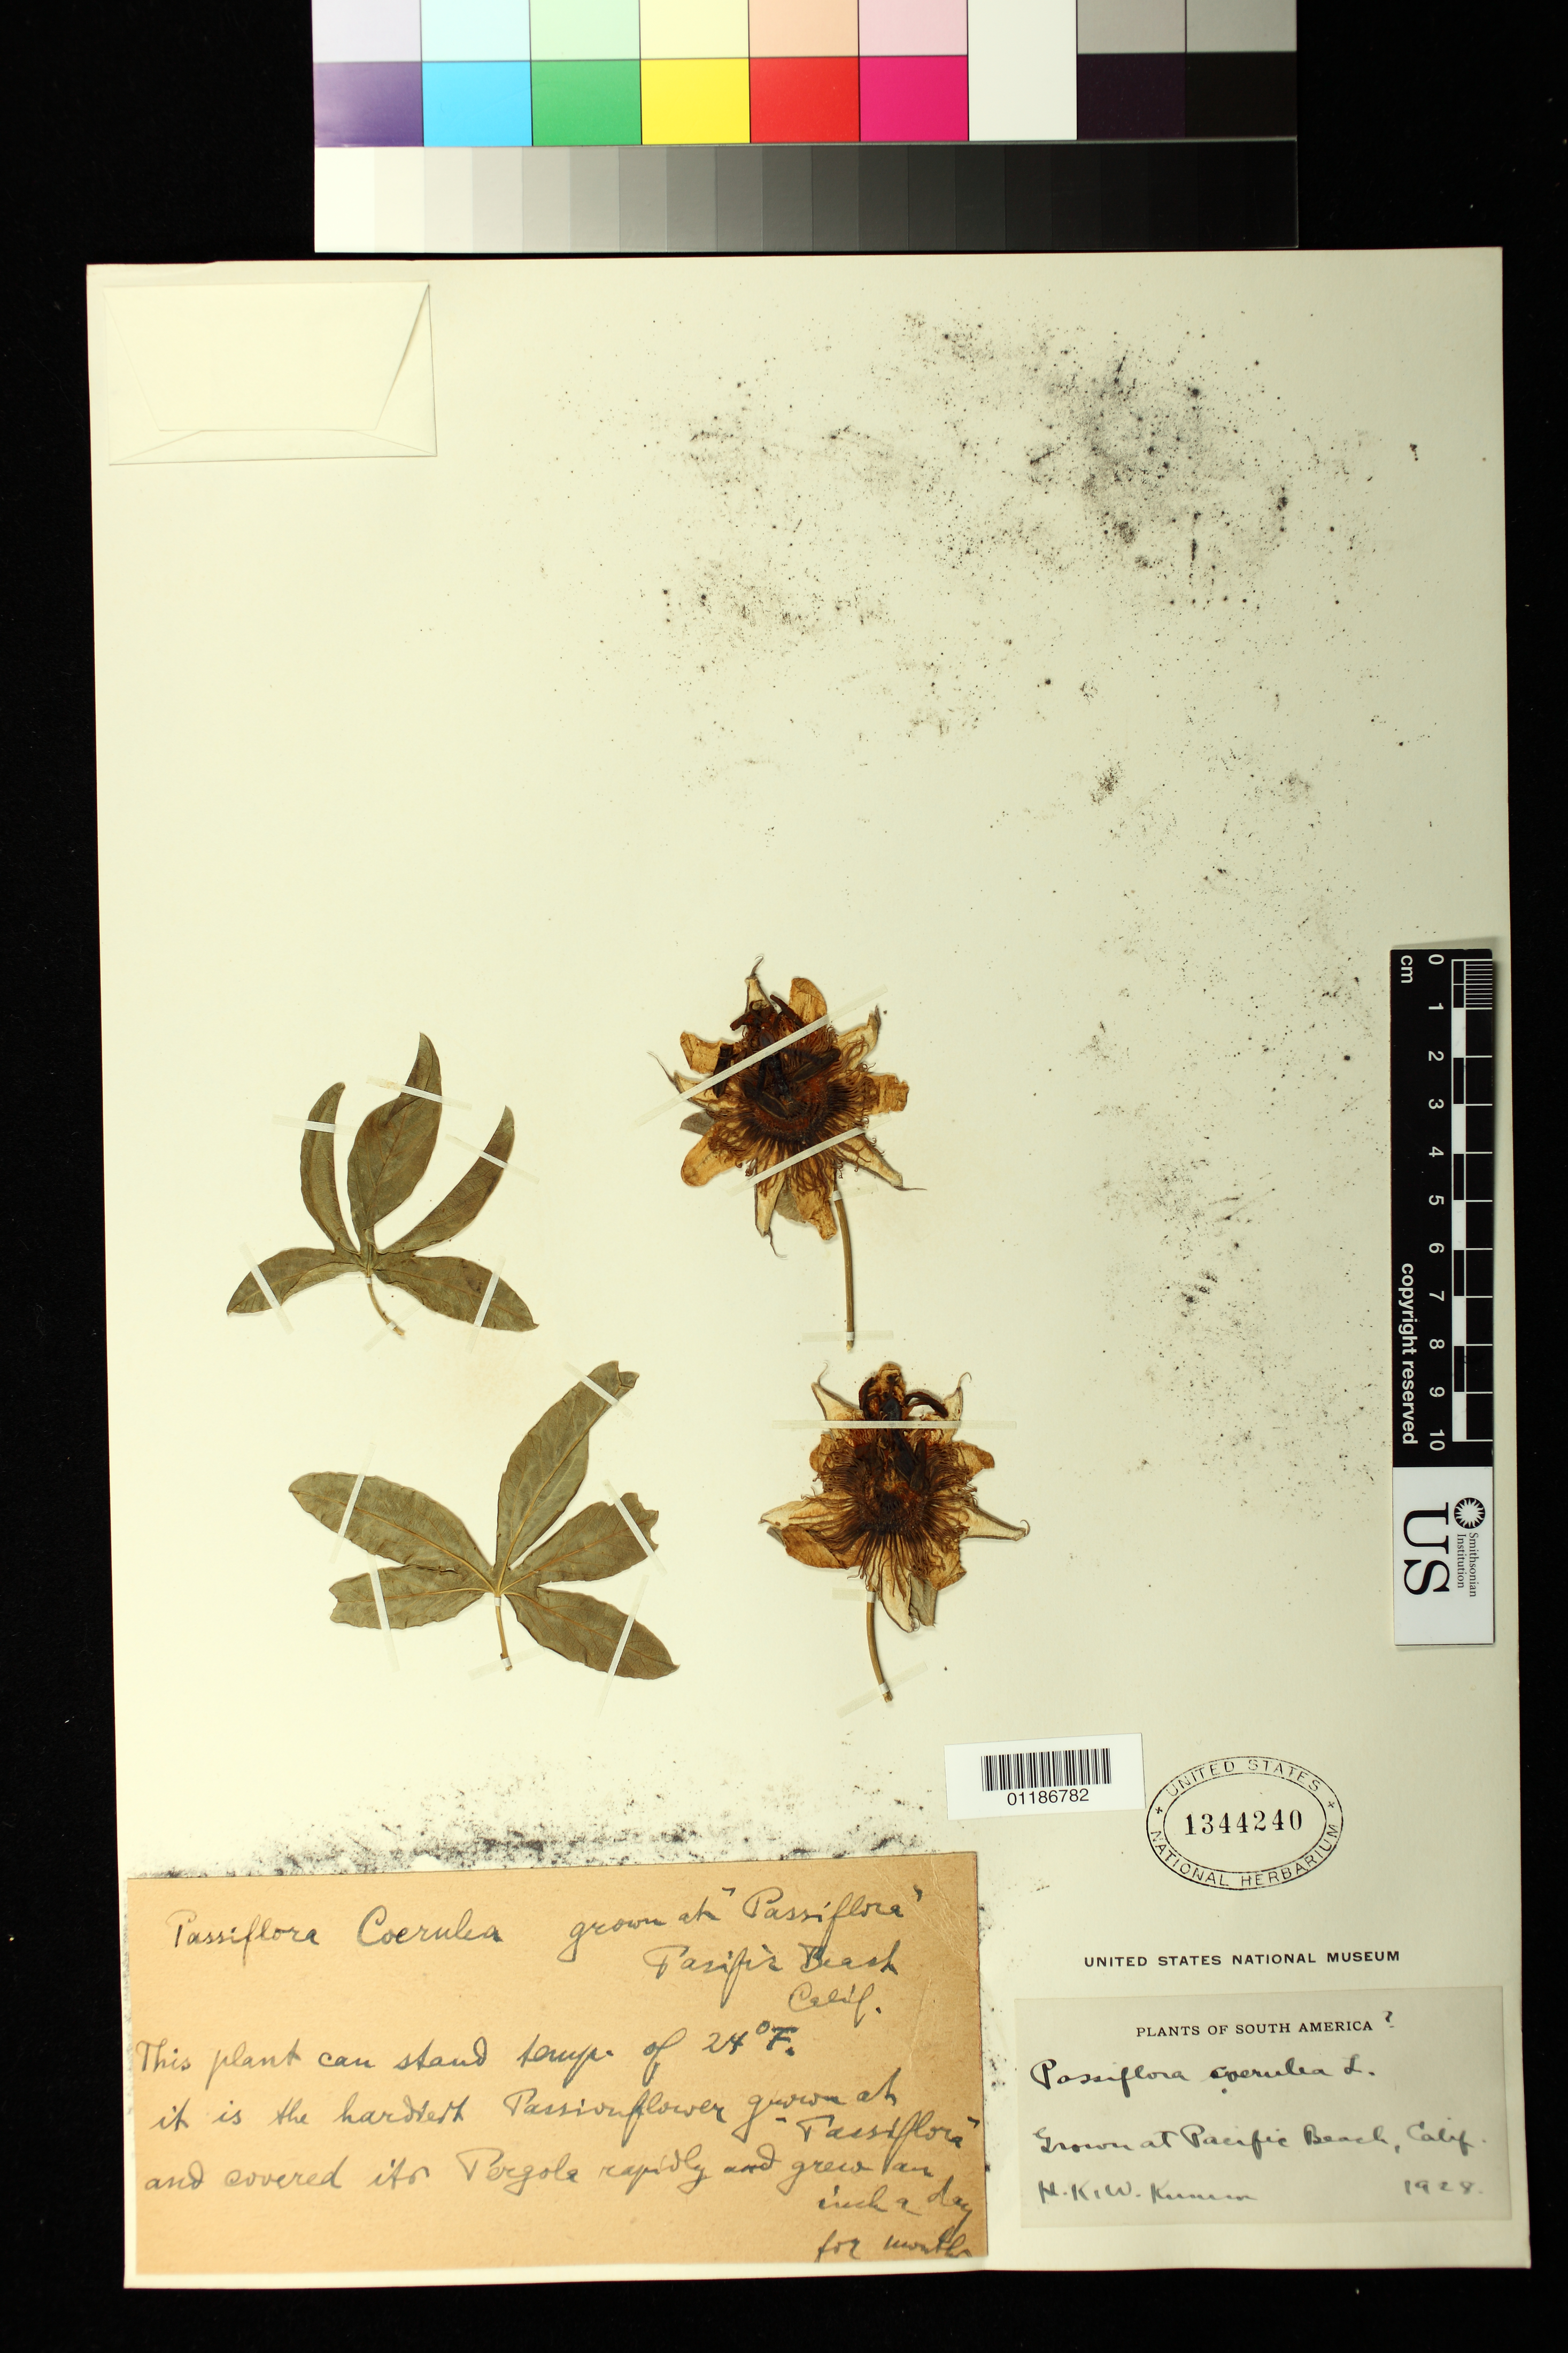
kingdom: Plantae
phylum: Tracheophyta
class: Magnoliopsida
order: Malpighiales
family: Passifloraceae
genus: Passiflora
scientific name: Passiflora caerulea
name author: L.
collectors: H. Kunim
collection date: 1928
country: United States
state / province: California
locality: Pacific Beach (cultivated). (Origin of material not stated.)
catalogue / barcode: US 1344240